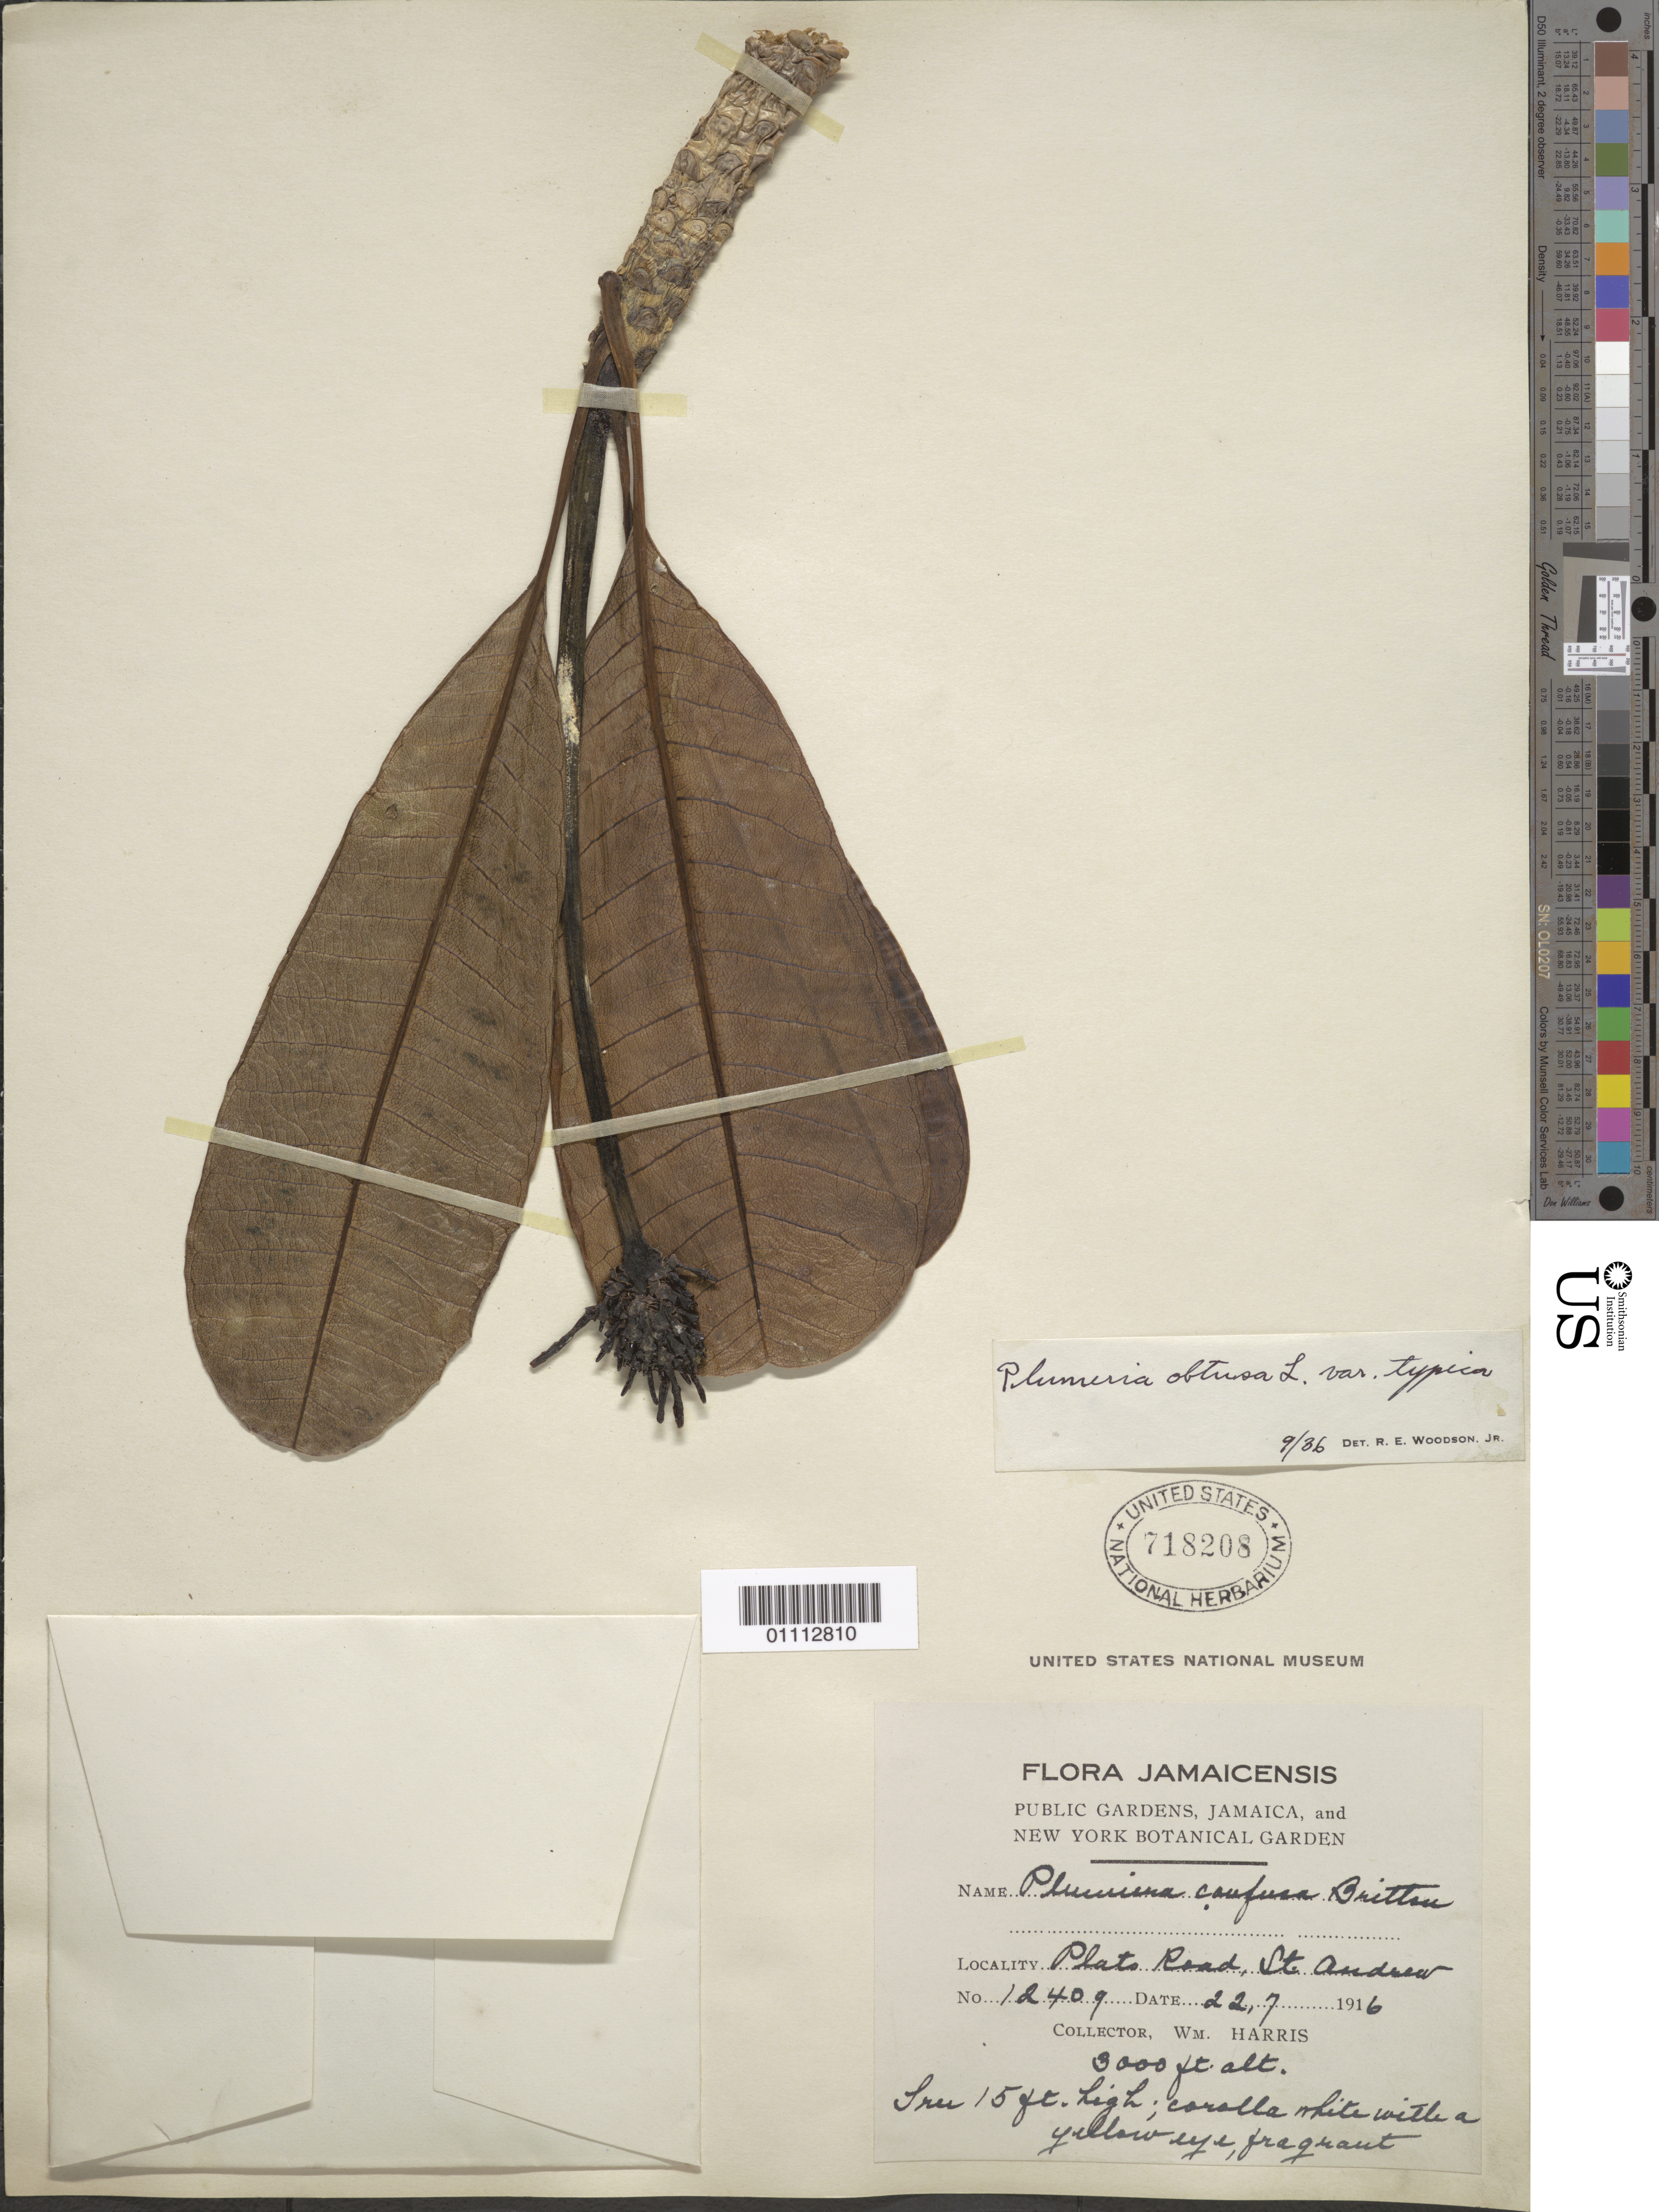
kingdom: Plantae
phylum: Tracheophyta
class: Magnoliopsida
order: Gentianales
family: Apocynaceae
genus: Plumeria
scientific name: Plumeria obtusa var. typica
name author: Woodson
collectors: W. Harris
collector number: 12409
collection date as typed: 22 Jul 1916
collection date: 1916-07-22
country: Jamaica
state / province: Saint Andrew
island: Jamaica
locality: Plato Road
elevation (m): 914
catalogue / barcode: US 718208